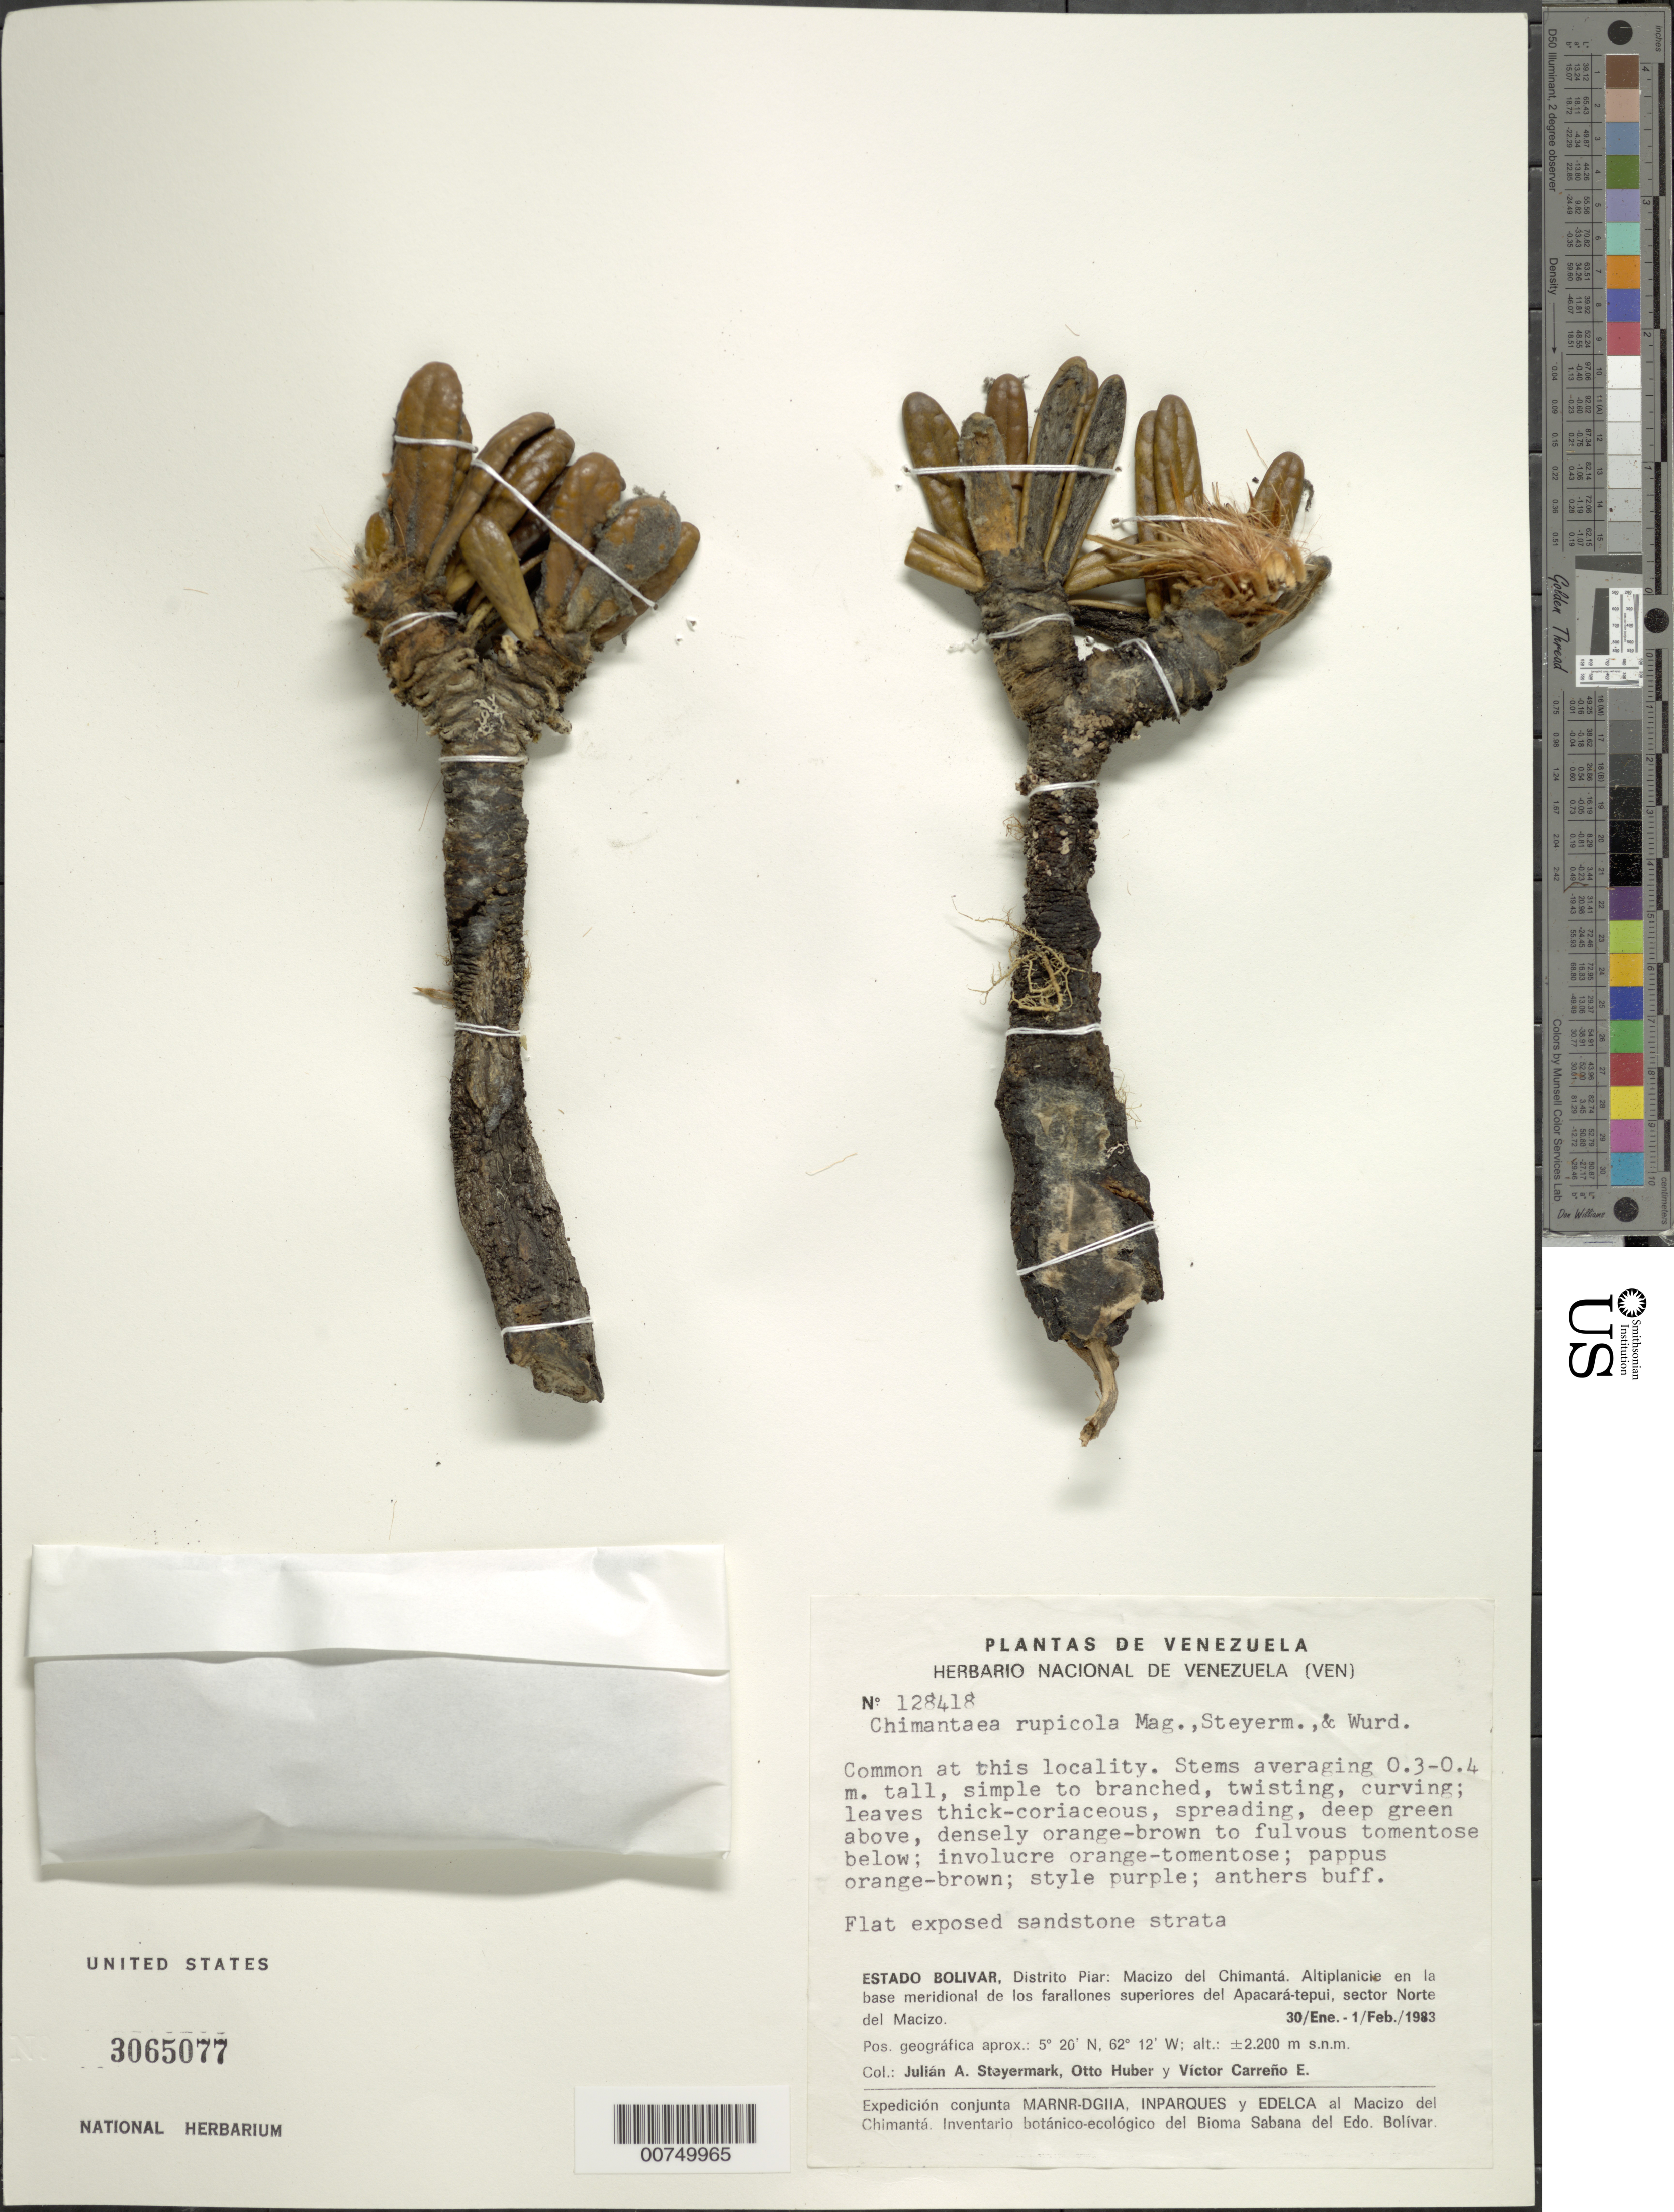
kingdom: Plantae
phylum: Tracheophyta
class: Magnoliopsida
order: Asterales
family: Asteraceae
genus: Chimantaea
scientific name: Chimantaea rupicola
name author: Maguire et al.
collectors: J. Steyermark, O. Huber & V. Carreño E.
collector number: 128418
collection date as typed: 30-Jan-83 to 1-Feb-83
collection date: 1983-01-30/1983-02-01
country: Venezuela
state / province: Bolívar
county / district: Piar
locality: Macizo del Chimantá, Apacará-tepuí, sector N del Macizo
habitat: Altiplanicie en la base meridional de los farallones superíores del Apácara-tepuí. Flat exposed sandstone strata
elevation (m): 2200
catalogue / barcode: US 3065077